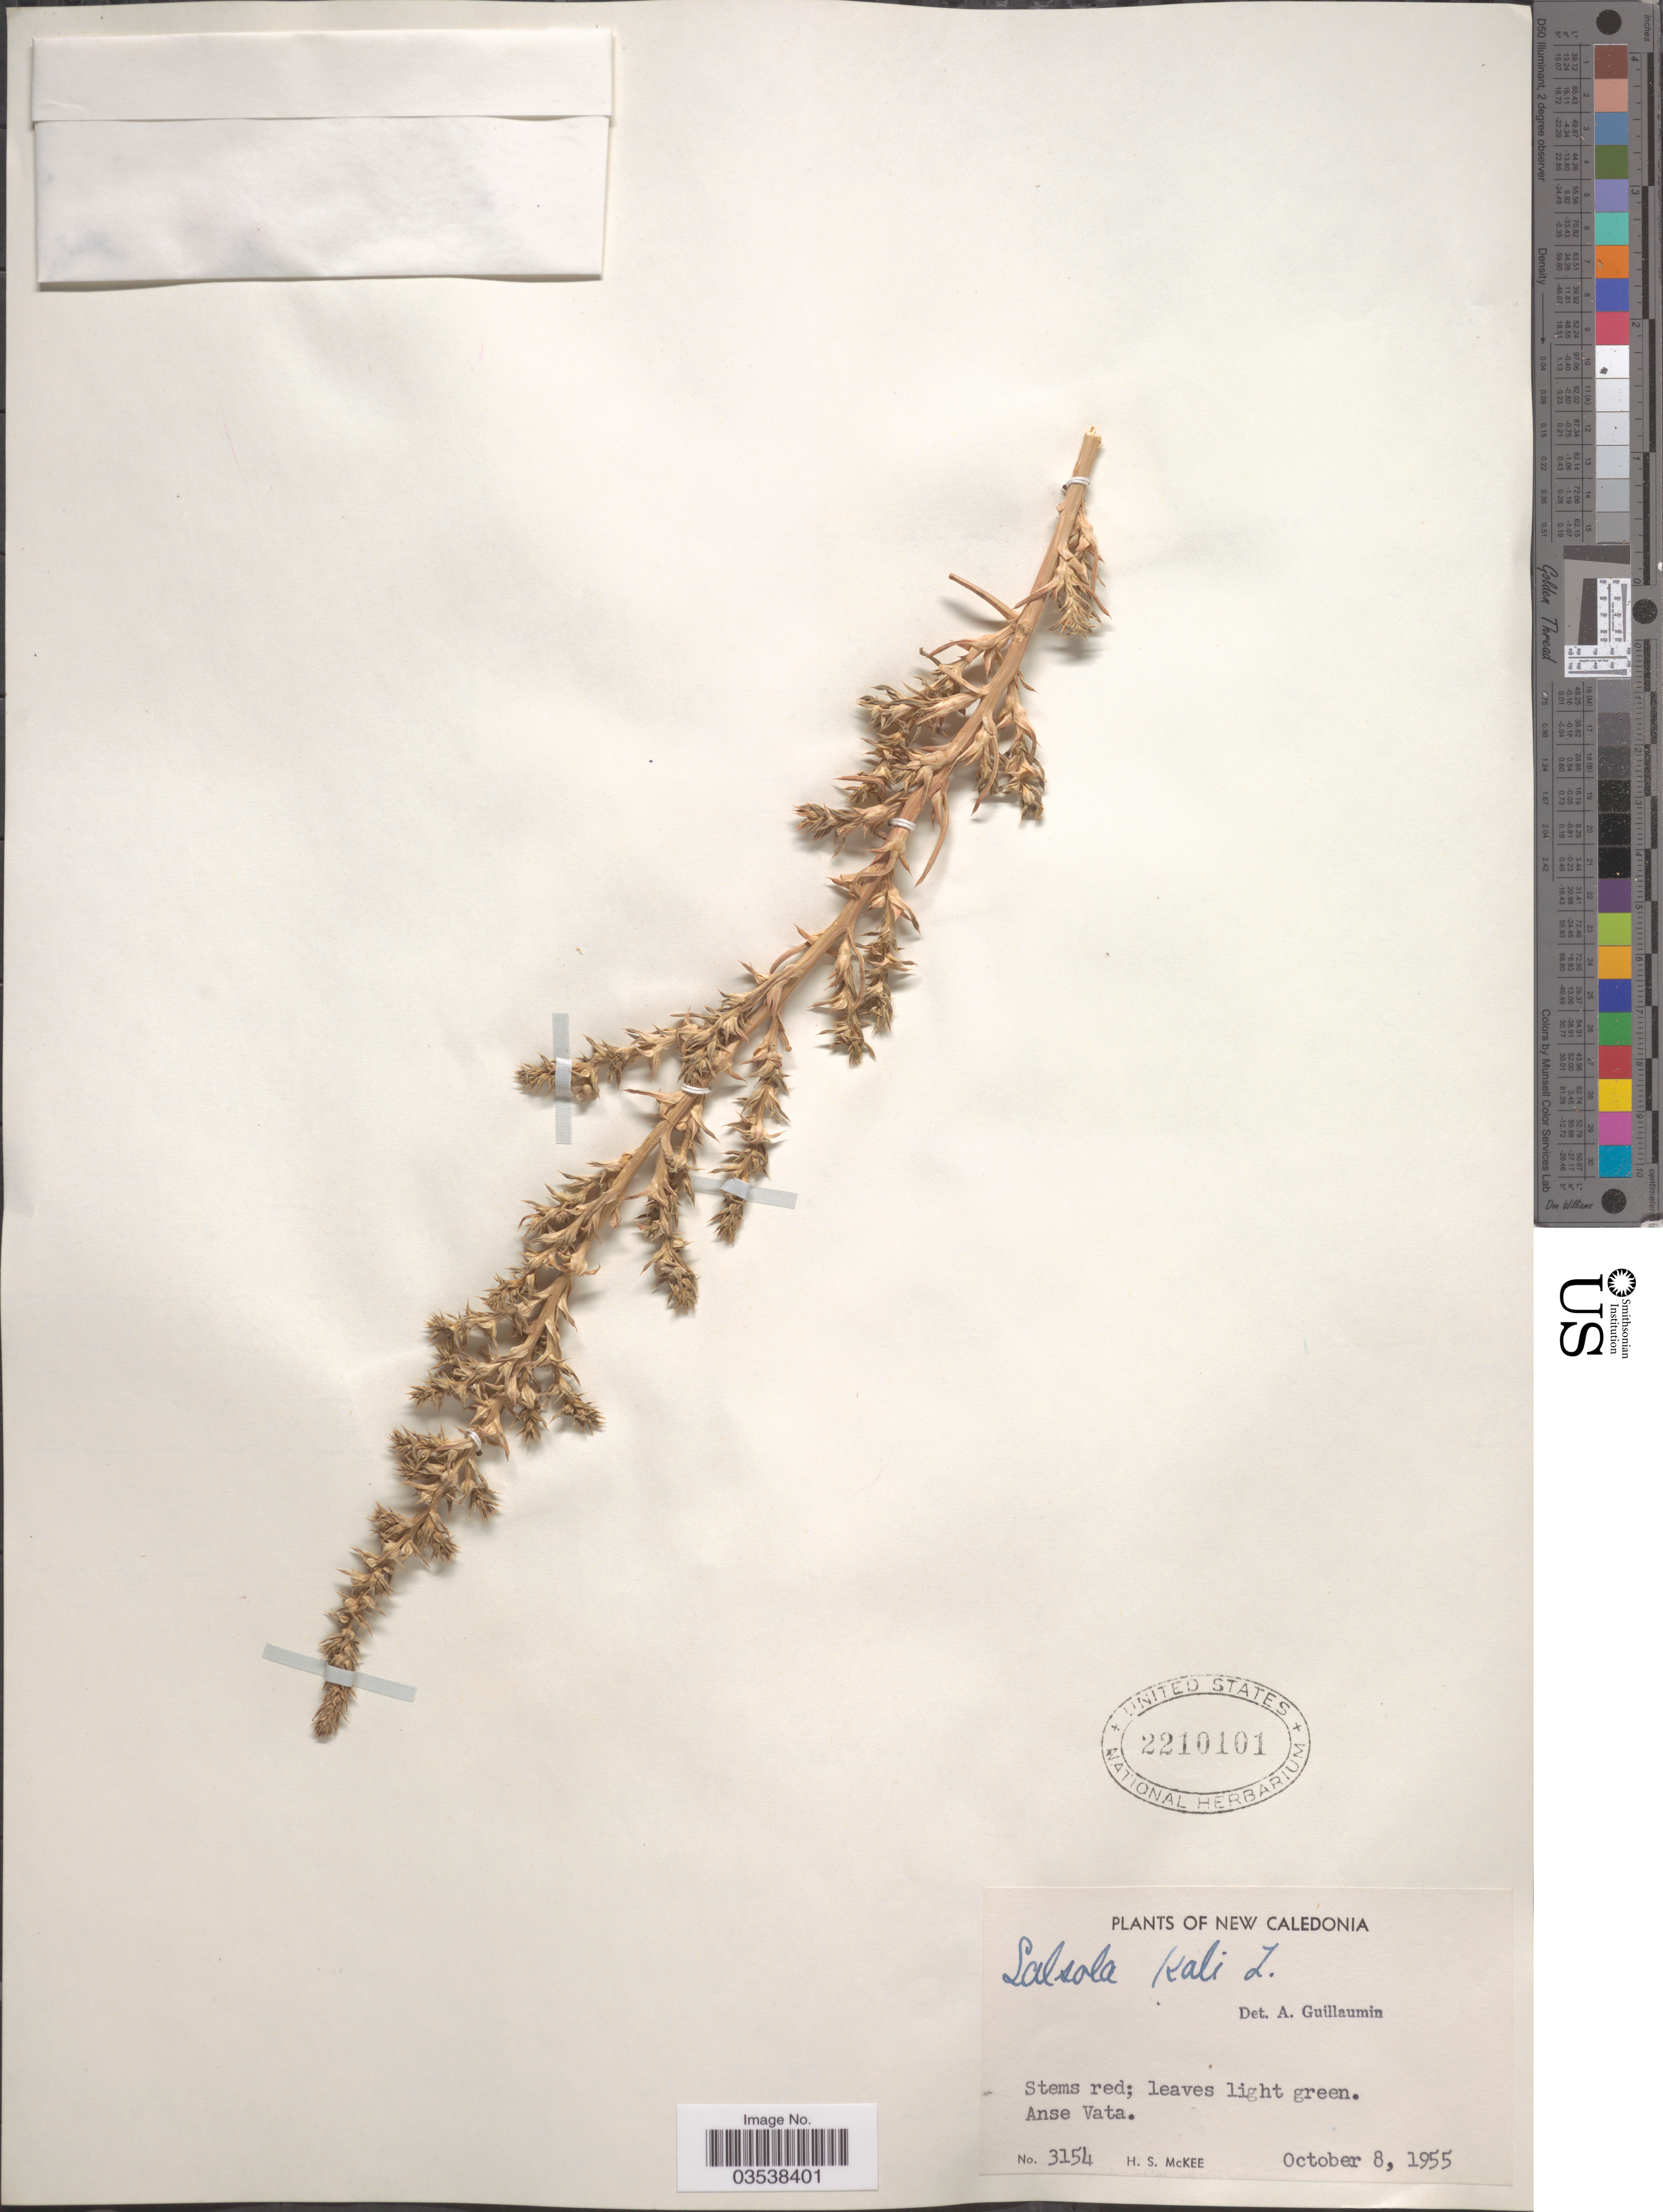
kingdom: Plantae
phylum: Tracheophyta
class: Magnoliopsida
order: Caryophyllales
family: Amaranthaceae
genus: Salsola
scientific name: Salsola kali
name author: L.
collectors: H. S. McKee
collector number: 3154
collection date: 1955-10-08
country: New Caledonia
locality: Anse Vata.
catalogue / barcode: US 2210101